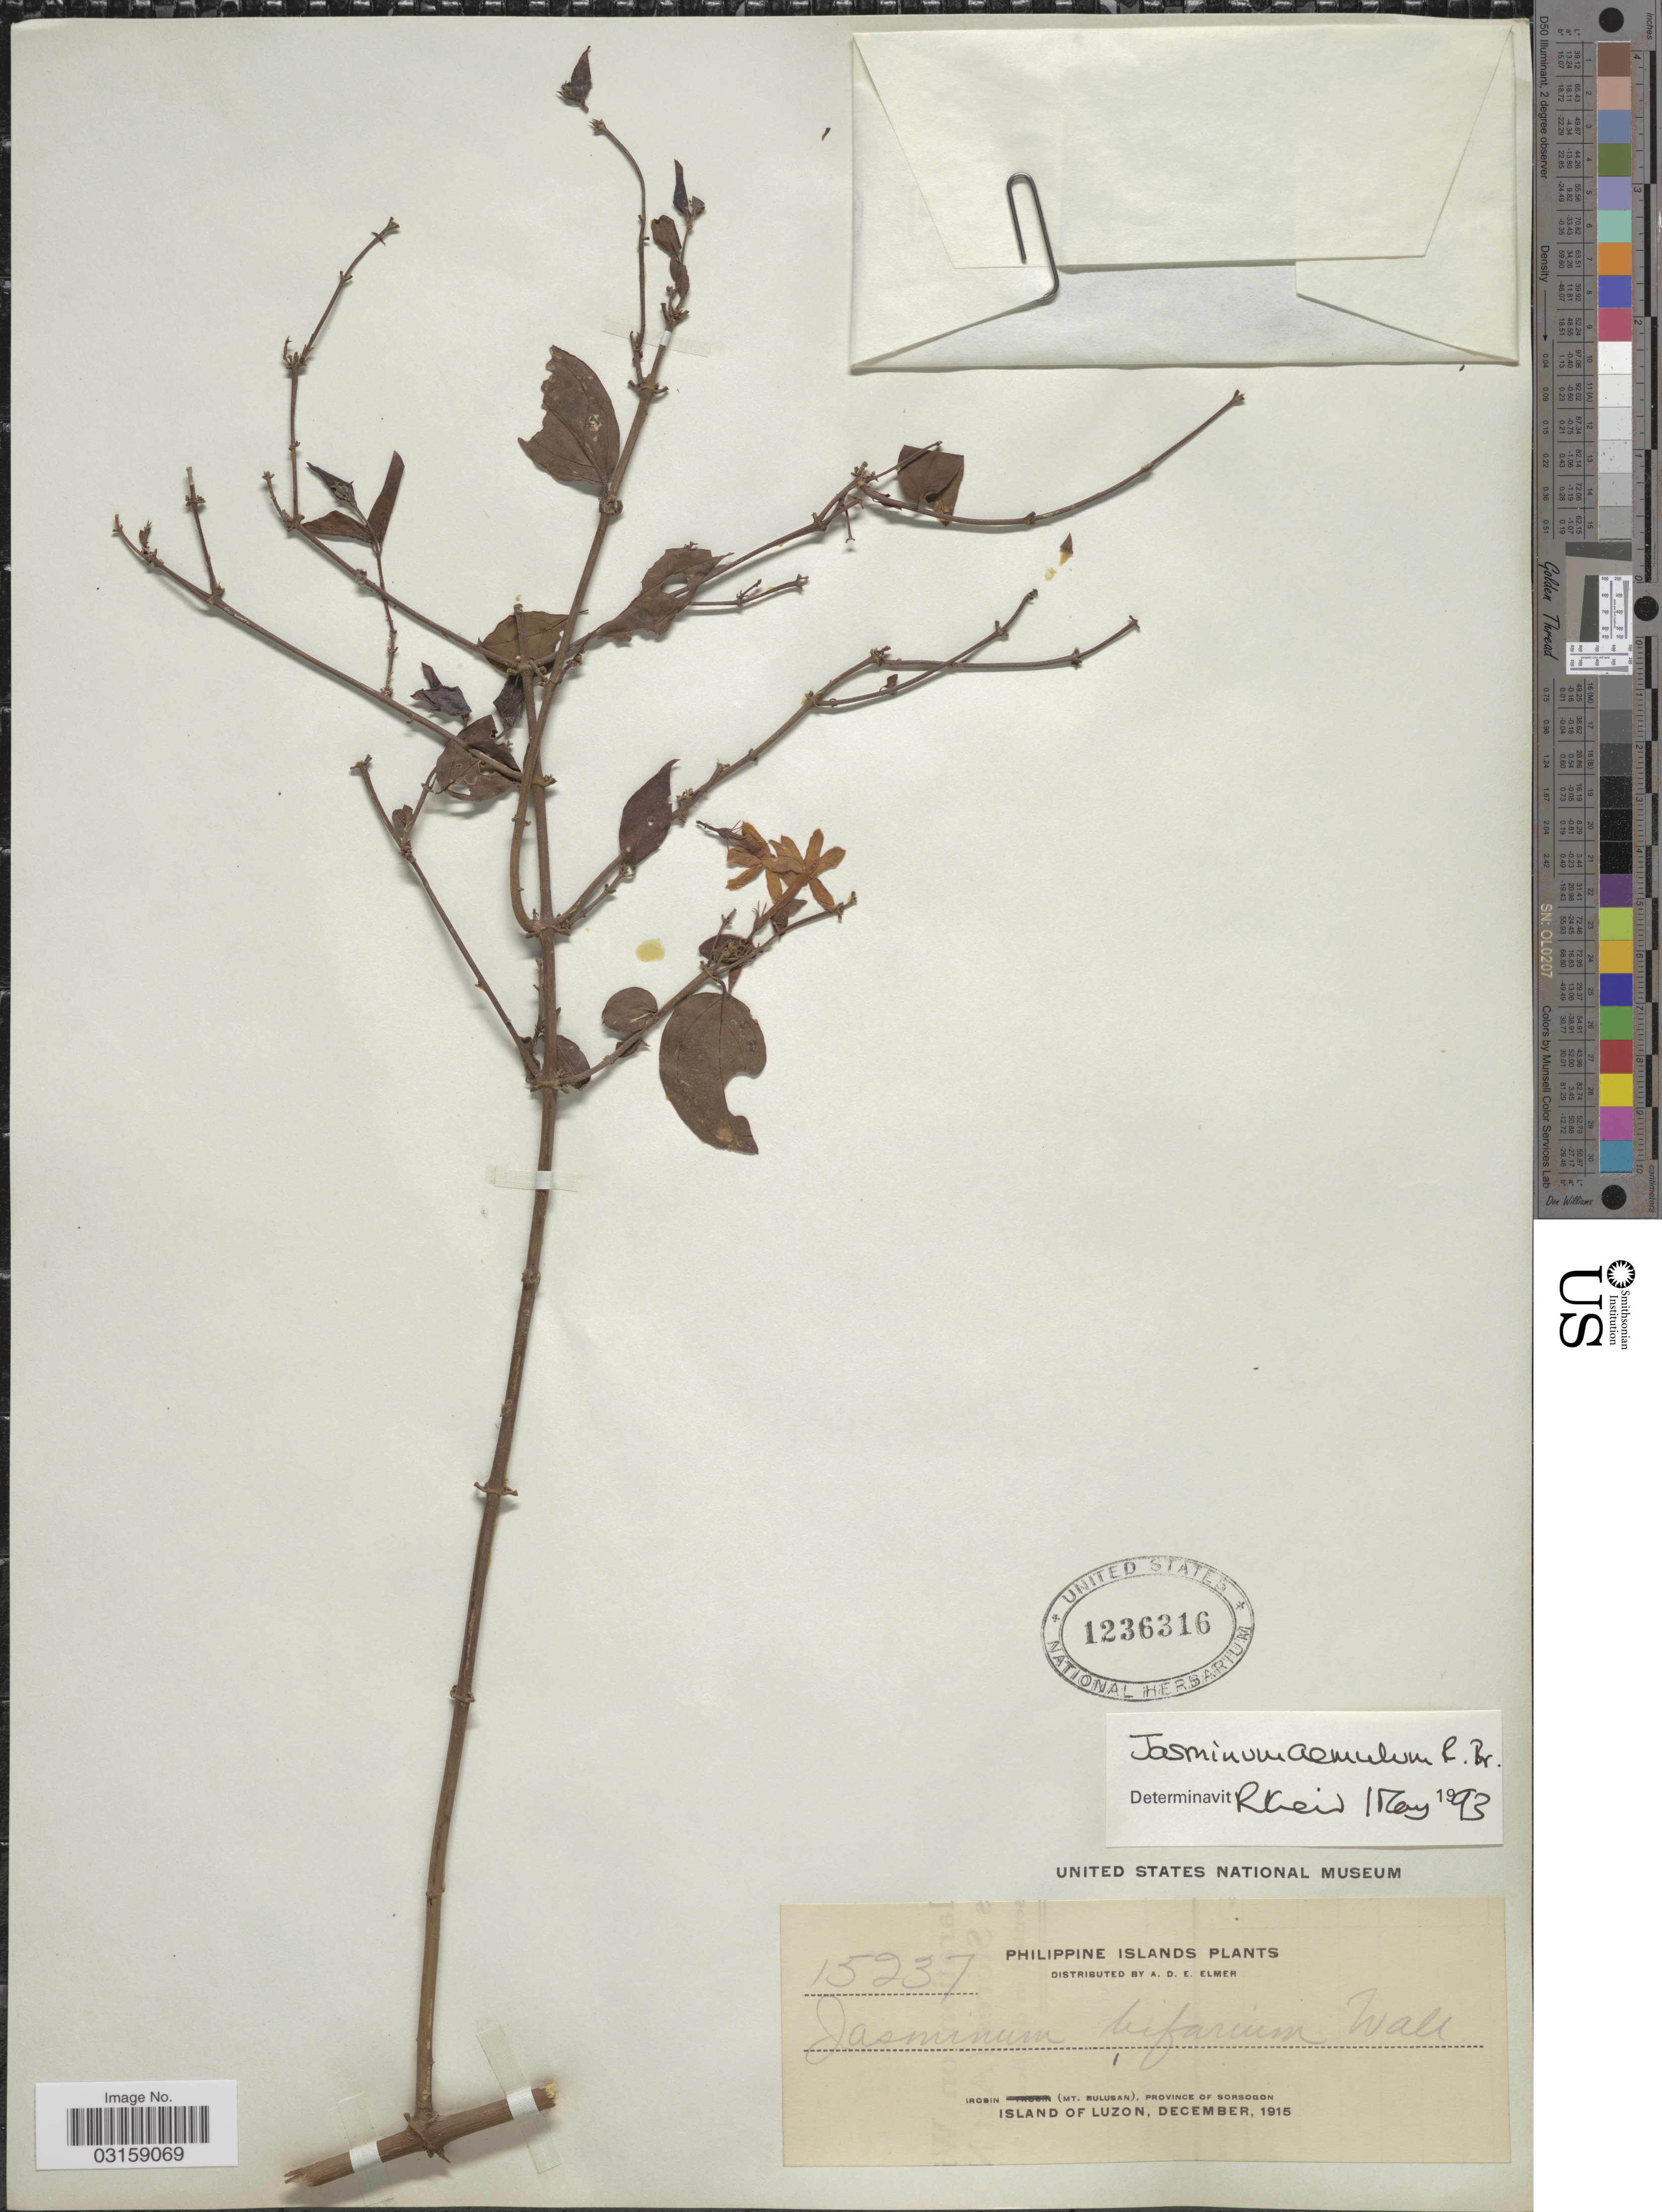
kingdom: Plantae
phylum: Tracheophyta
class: Magnoliopsida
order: Lamiales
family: Oleaceae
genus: Jasminum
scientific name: Jasminum elongatum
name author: (P.J. Bergius) Willd.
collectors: A. D. E. Elmer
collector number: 15237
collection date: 1915-12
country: Philippines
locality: Philippine Islands. Irosin (Mt. Bulusan), Province of Sorsogon. Island of Luzon.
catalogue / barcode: US 1236316